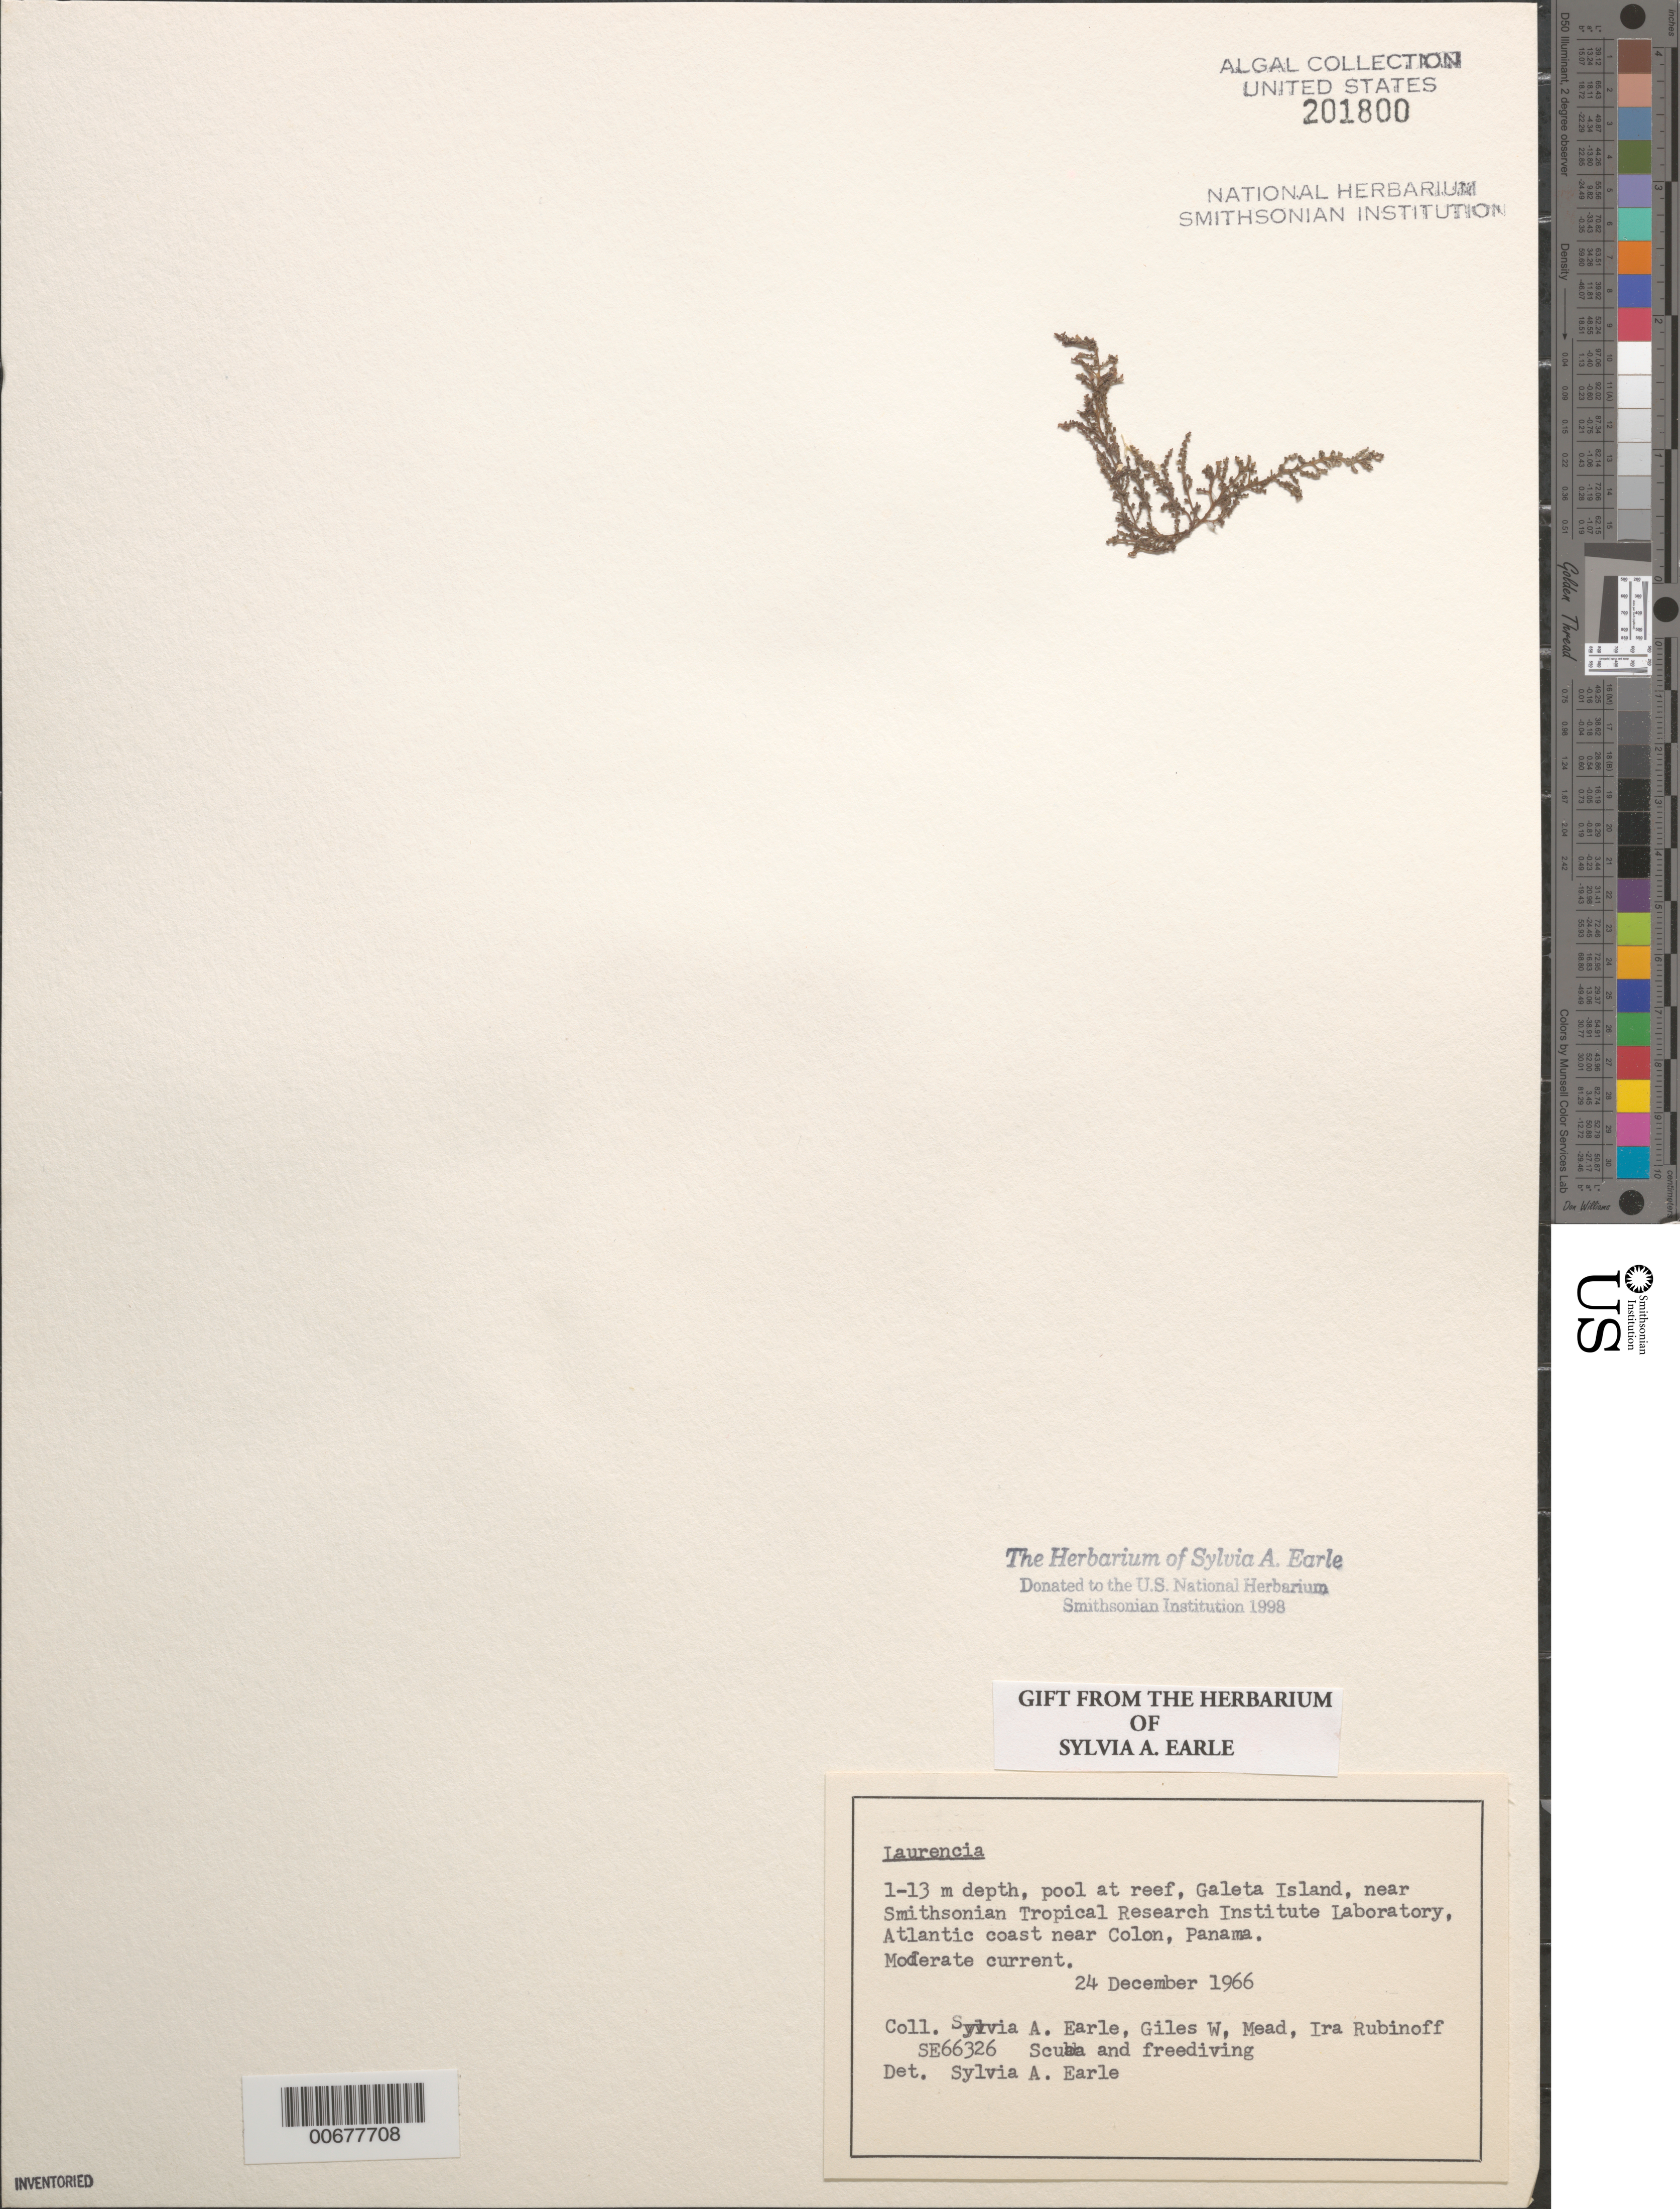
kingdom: Plantae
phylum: Rhodophyta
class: Florideophyceae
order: Ceramiales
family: Rhodomelaceae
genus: Laurencia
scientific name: Laurencia sp.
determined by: Earle, S. A.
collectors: S. A. Earle, G. W. Mead & I. Rubinoff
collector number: SE 66326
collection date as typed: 24 Dec 1966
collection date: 1966-12-24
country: Panama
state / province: Colón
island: Galeta Island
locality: Near Smithsonian Tropical Research Institute Laboratory, near Colon, Atlantic Coast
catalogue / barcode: US 201800